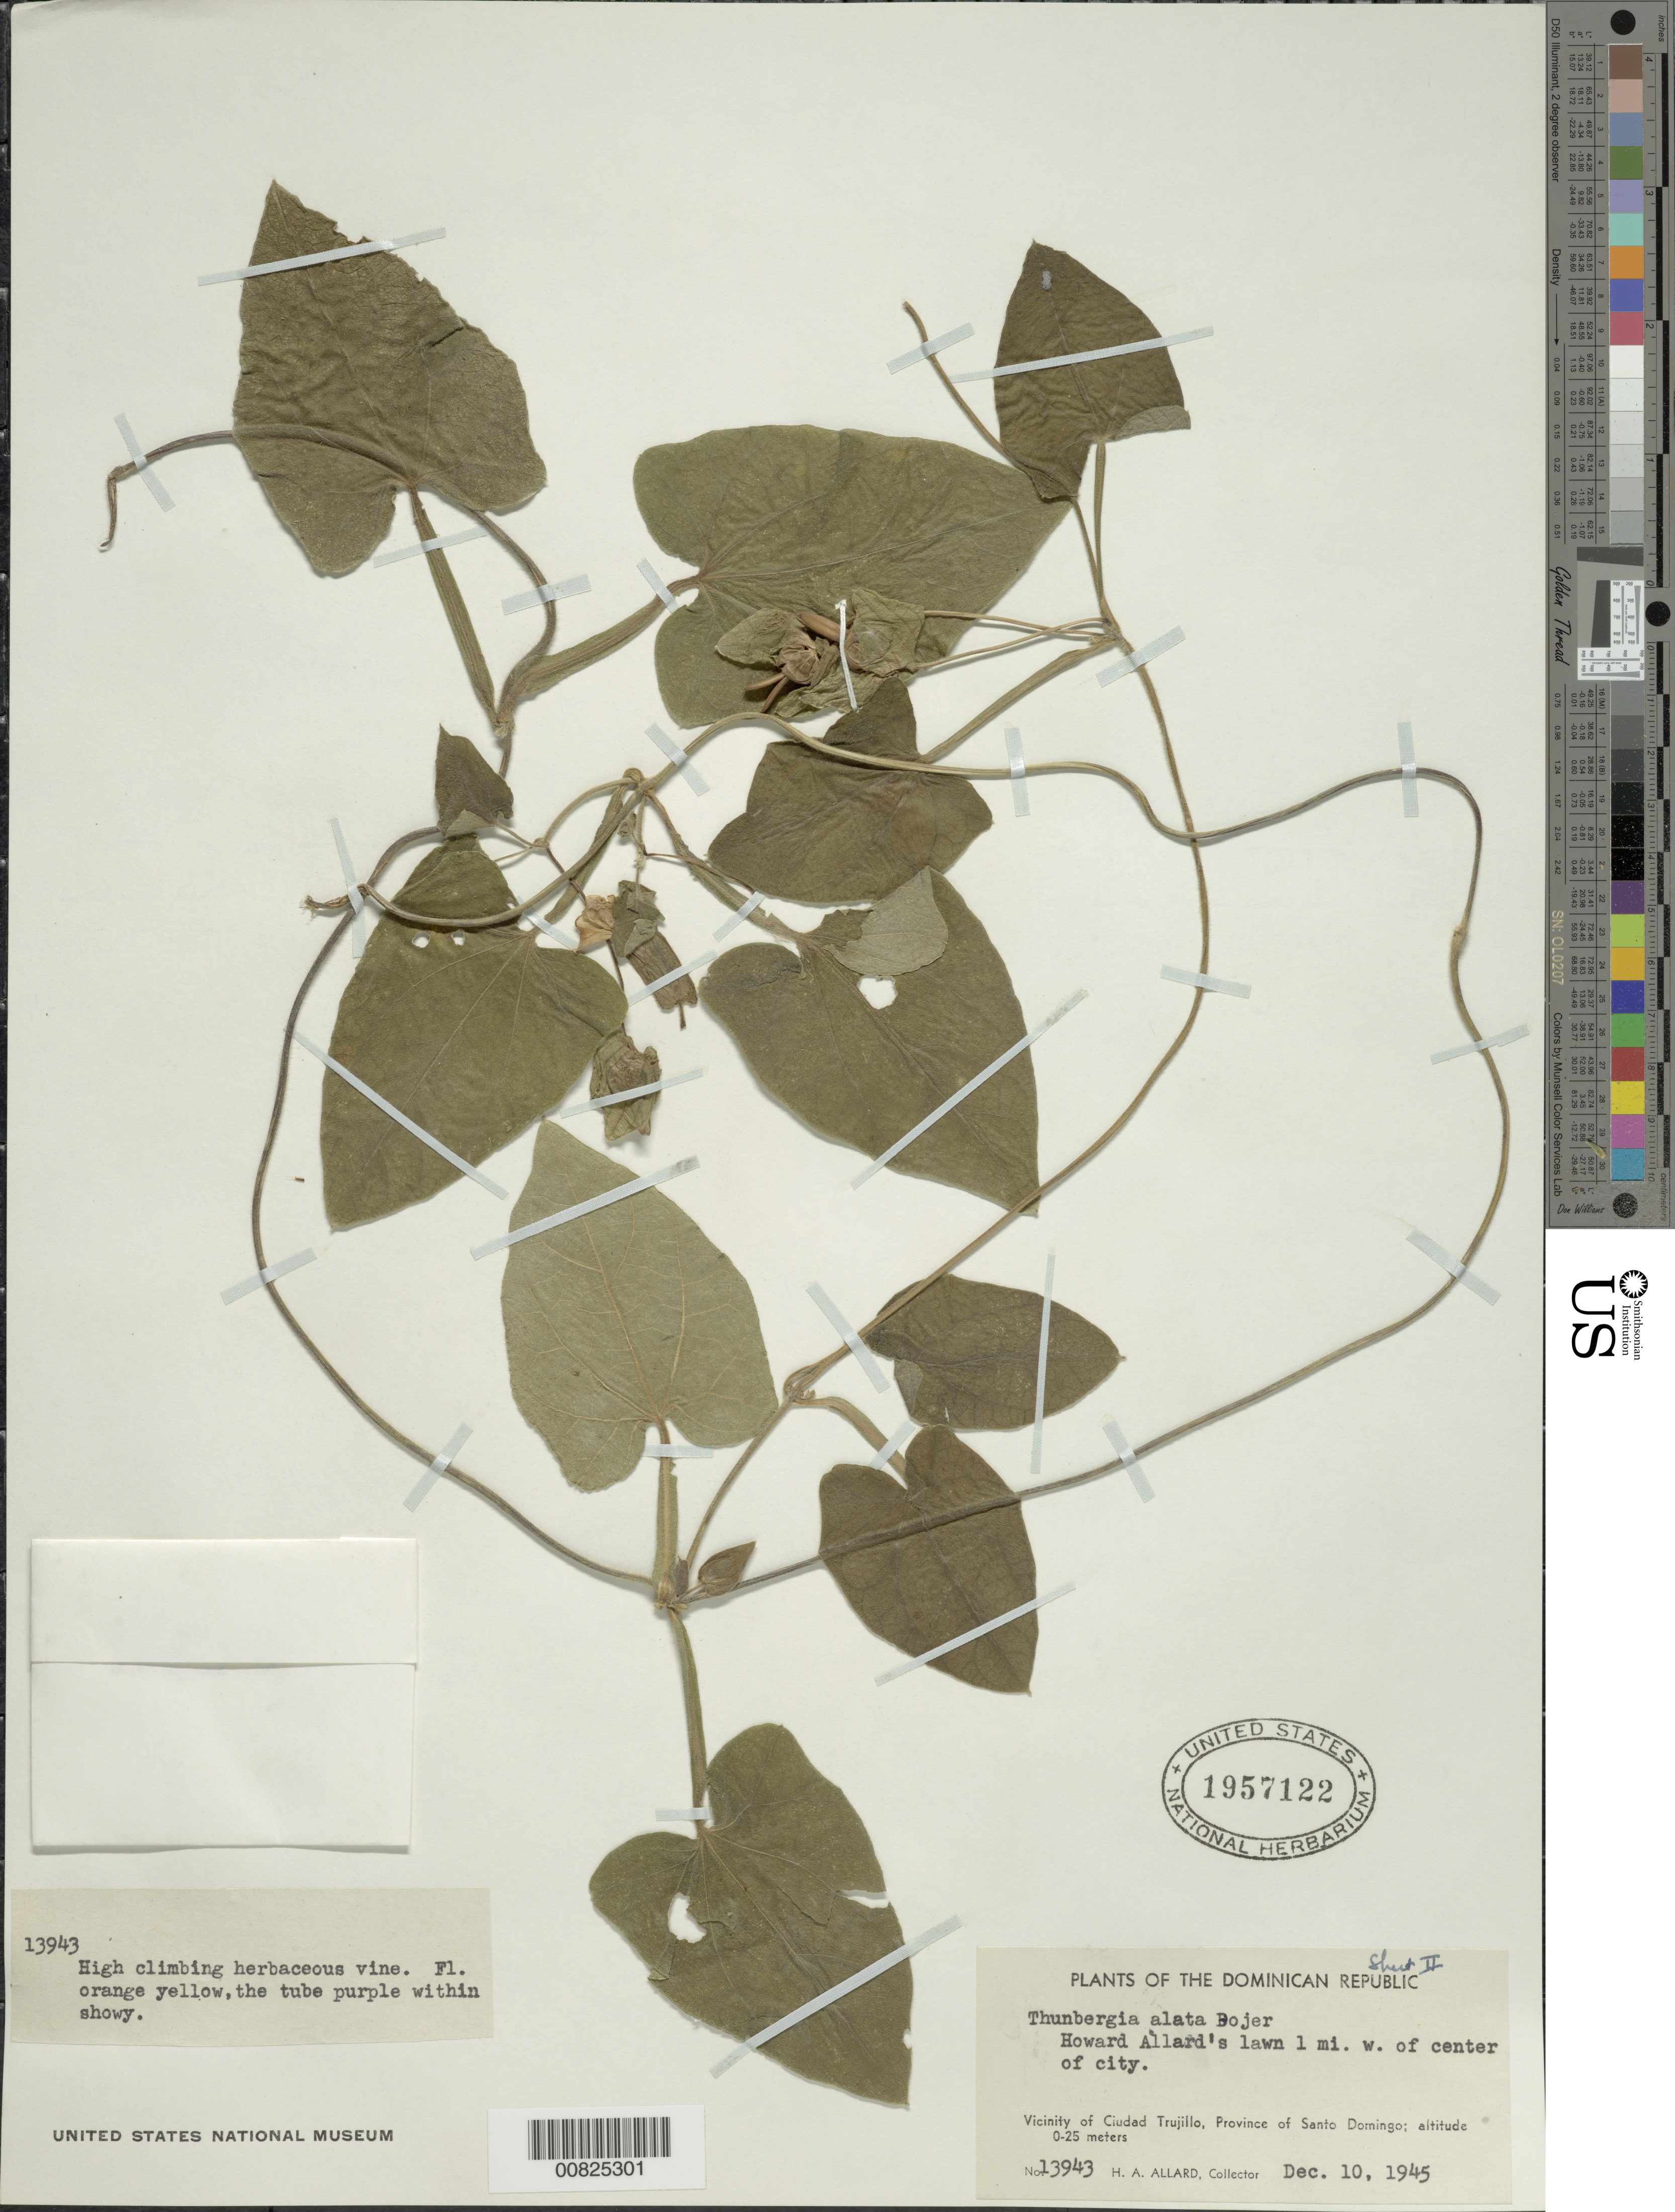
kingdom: Plantae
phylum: Tracheophyta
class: Magnoliopsida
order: Lamiales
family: Acanthaceae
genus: Thunbergia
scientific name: Thunbergia alata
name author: Bojer ex Sims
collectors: H. A. Allard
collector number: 13943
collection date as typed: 10 Dec 1945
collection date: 1945-12-10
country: Dominican Republic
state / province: Distrito Nacional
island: Hispaniola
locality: Vicinity of Santo Domingo, Howard Allard's lawn, 1 mi W of center of city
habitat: Lawn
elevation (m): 0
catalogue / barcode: US 1957122